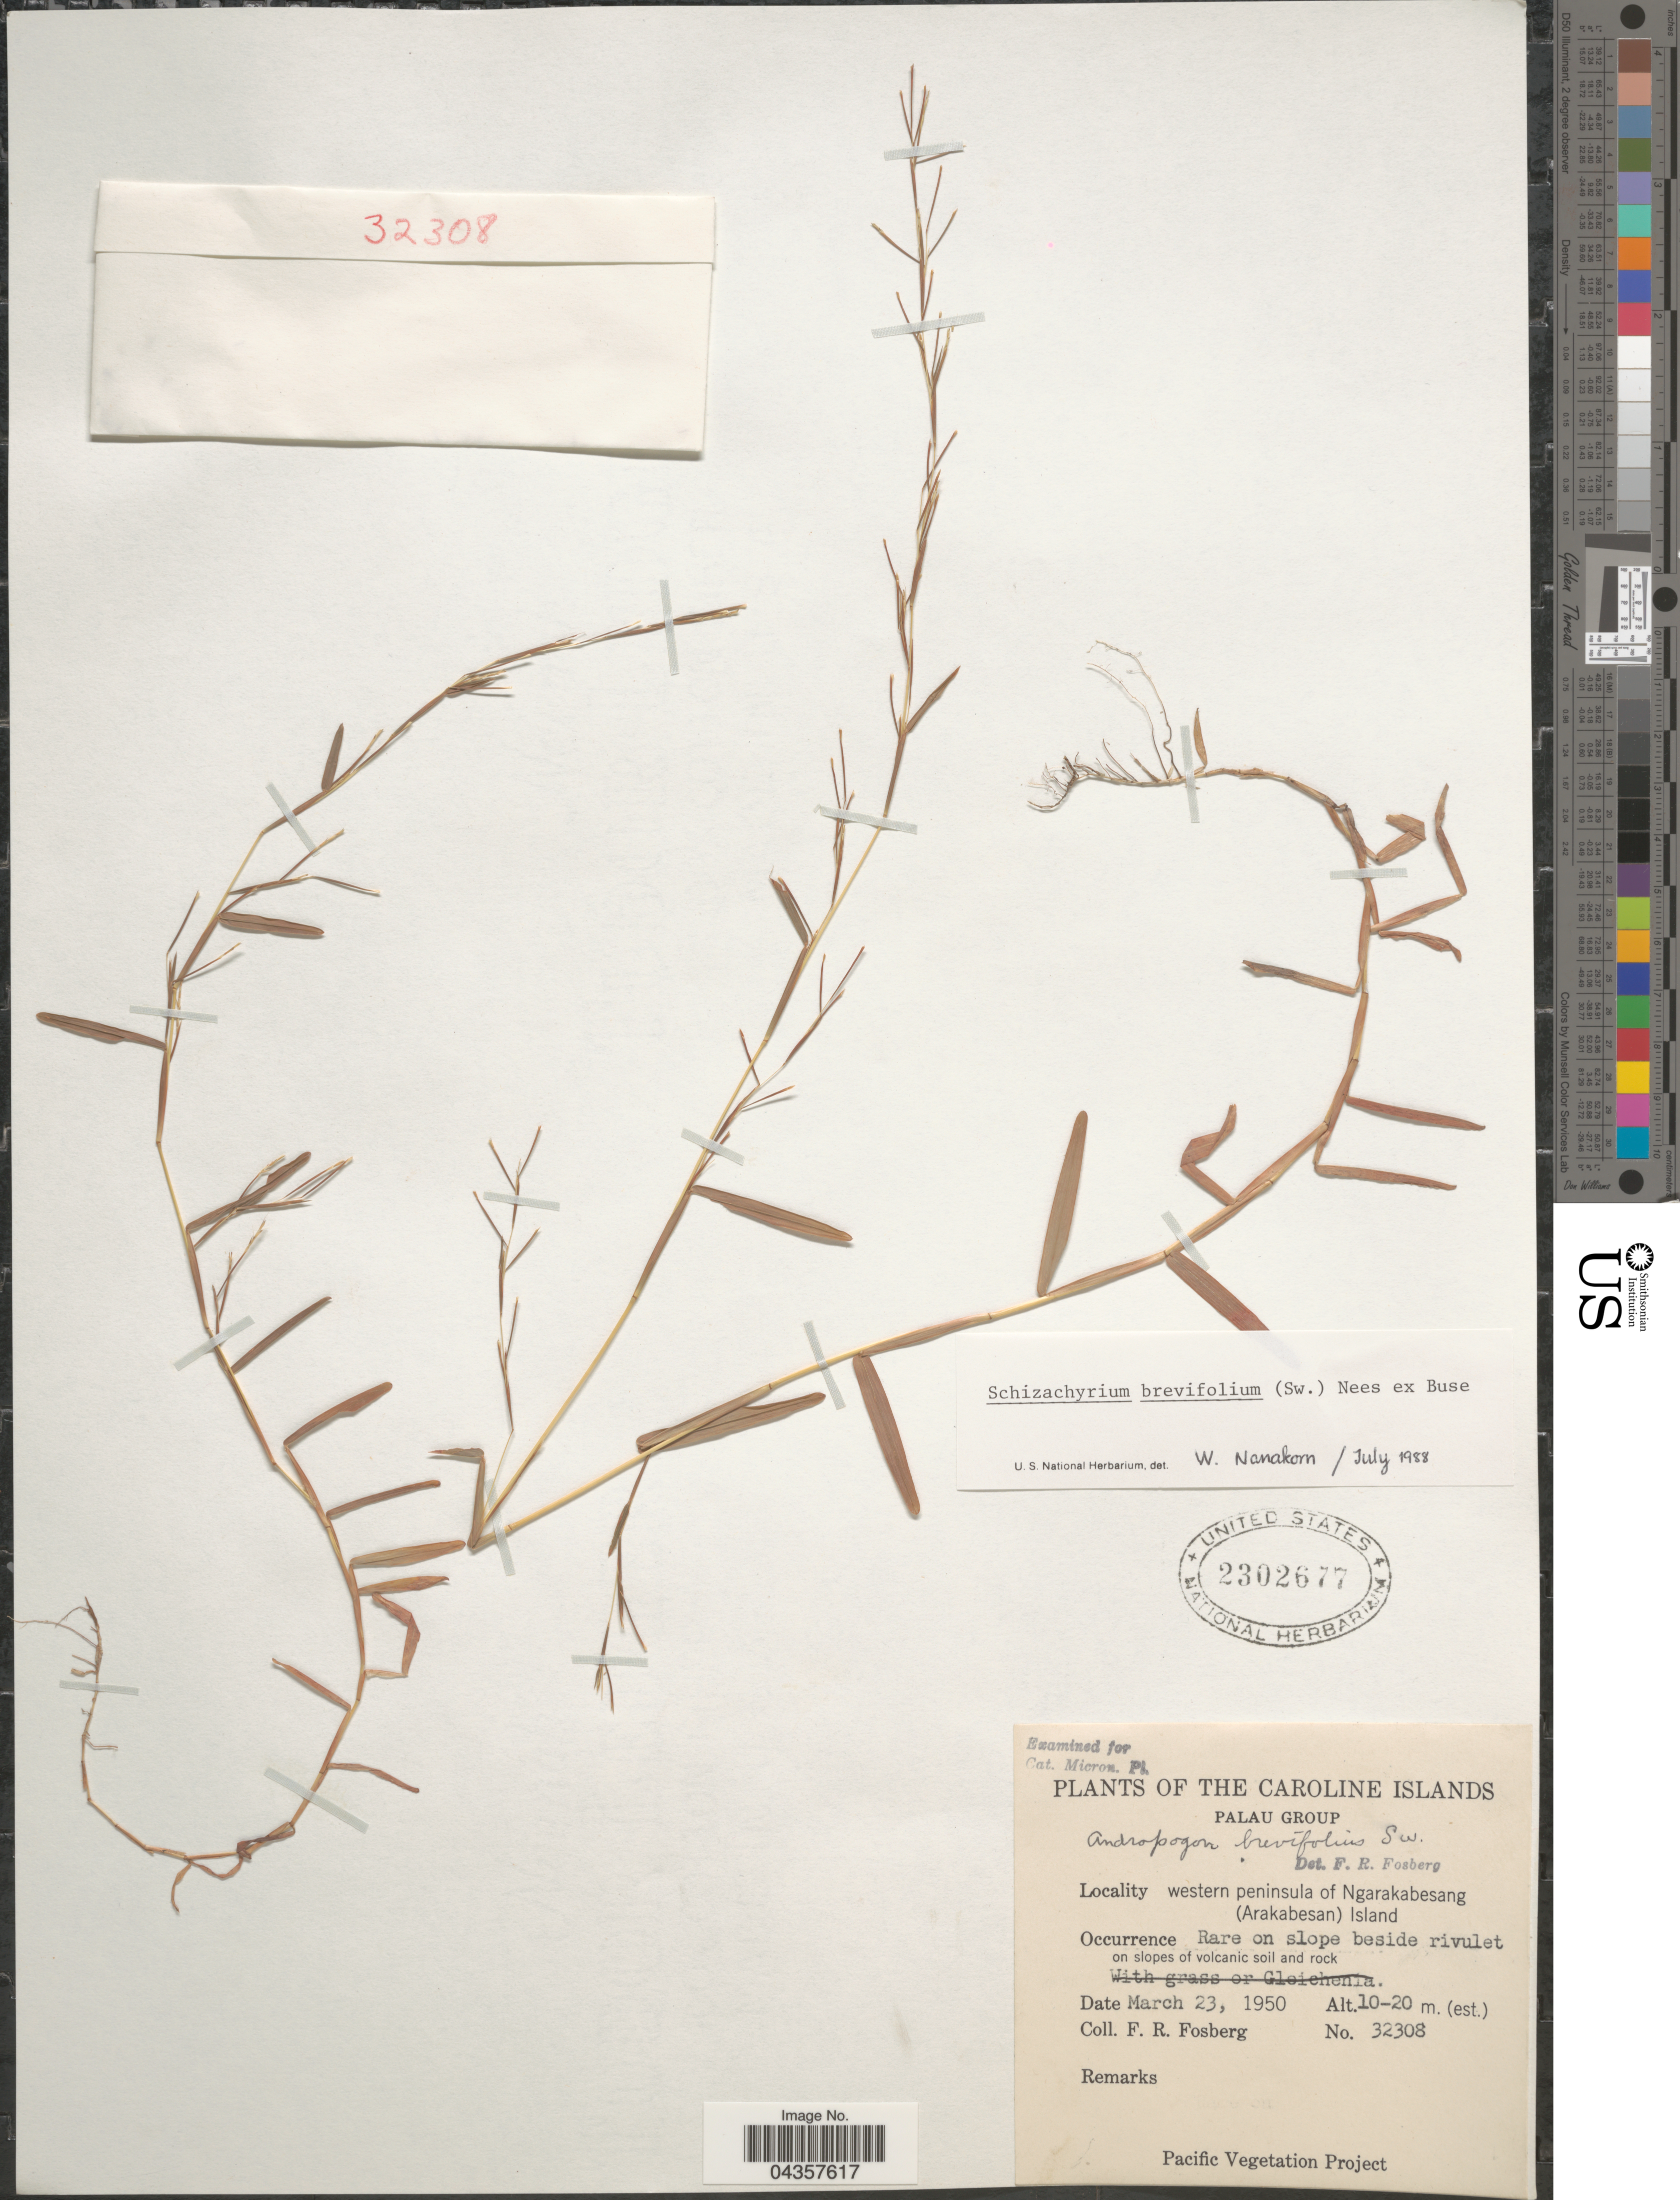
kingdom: Plantae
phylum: Tracheophyta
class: Liliopsida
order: Poales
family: Poaceae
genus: Schizachyrium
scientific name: Schizachyrium brevifolium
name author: (Sw.) Nees ex Büse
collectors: F. R. Fosberg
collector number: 32308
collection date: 1950-03-23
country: Palau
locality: The Caroline Islands. Palau Group. Western Peninsula of Ngarakabesang (Arakbesan) Island.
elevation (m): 10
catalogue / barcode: US 2302677